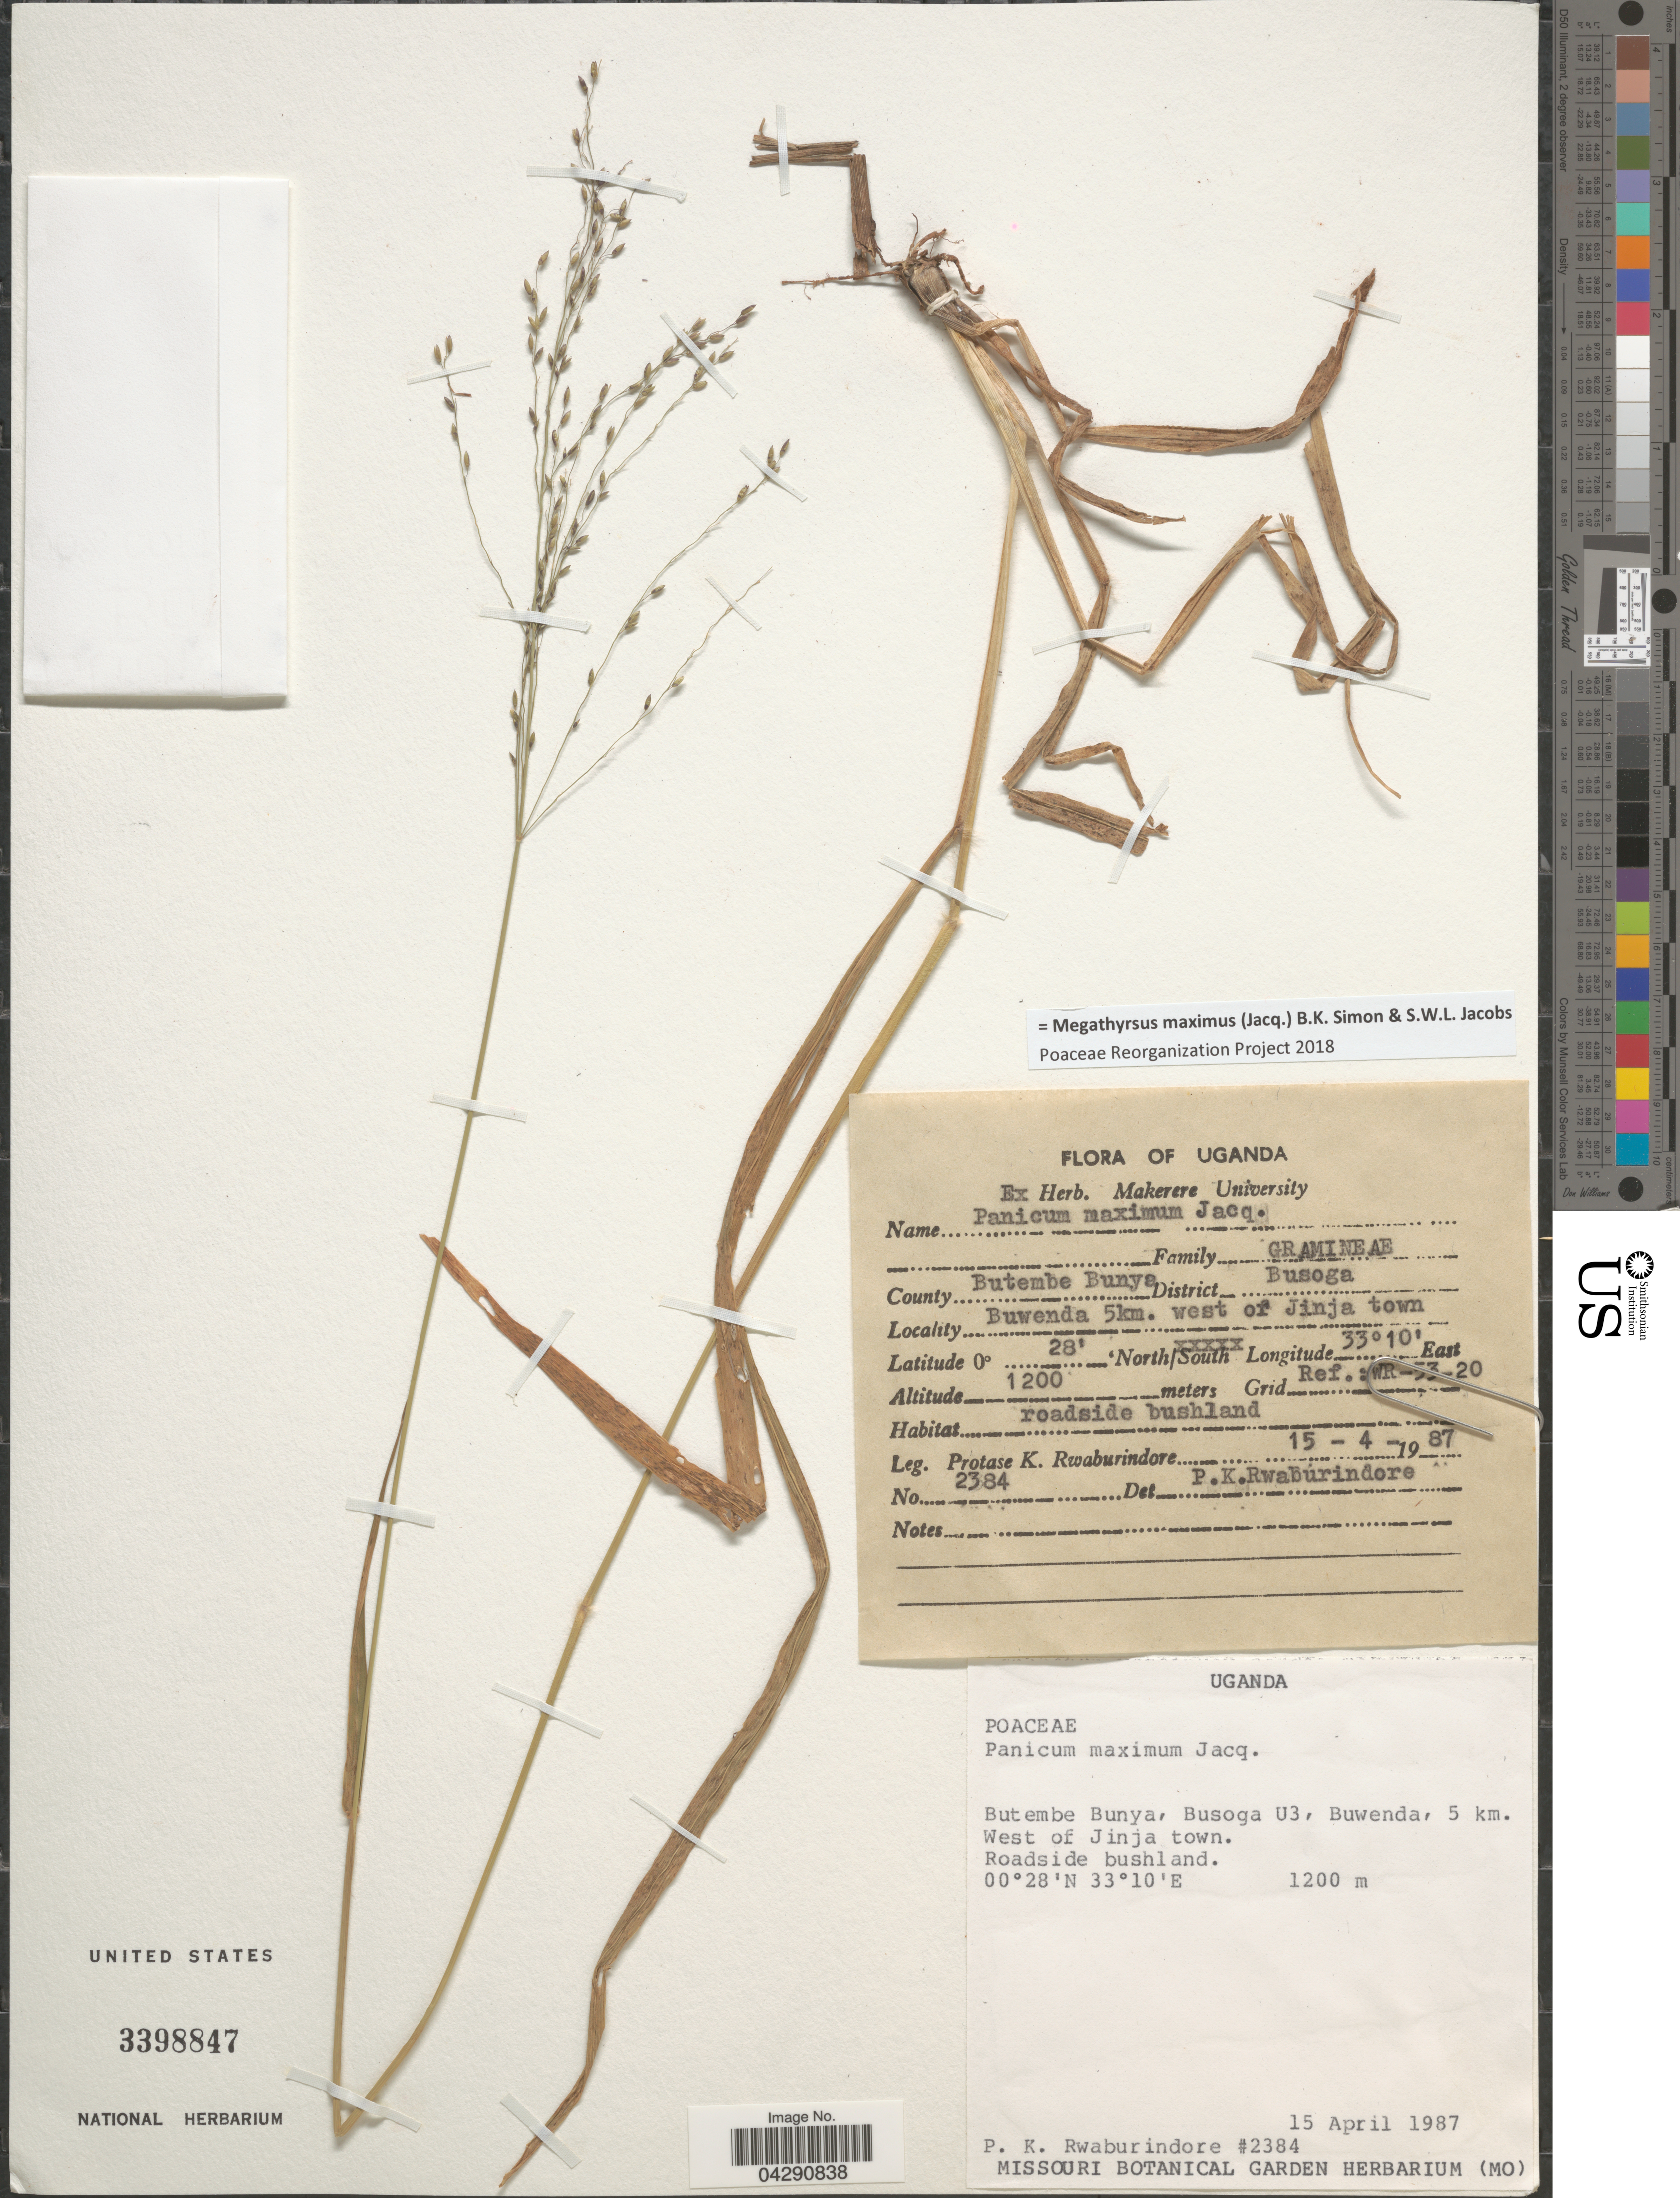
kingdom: Plantae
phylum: Tracheophyta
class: Liliopsida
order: Poales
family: Poaceae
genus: Megathyrsus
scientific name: Megathyrsus maximus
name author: (Jacq.) B.K. Simon & S.W.L. Jacobs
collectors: P. Rwaburindore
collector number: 2384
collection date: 1987-04-15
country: Uganda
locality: County Butembe Bunya. District Busoga. Buwenda 5km. west of Jinja town.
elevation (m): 1200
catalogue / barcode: US 3398847